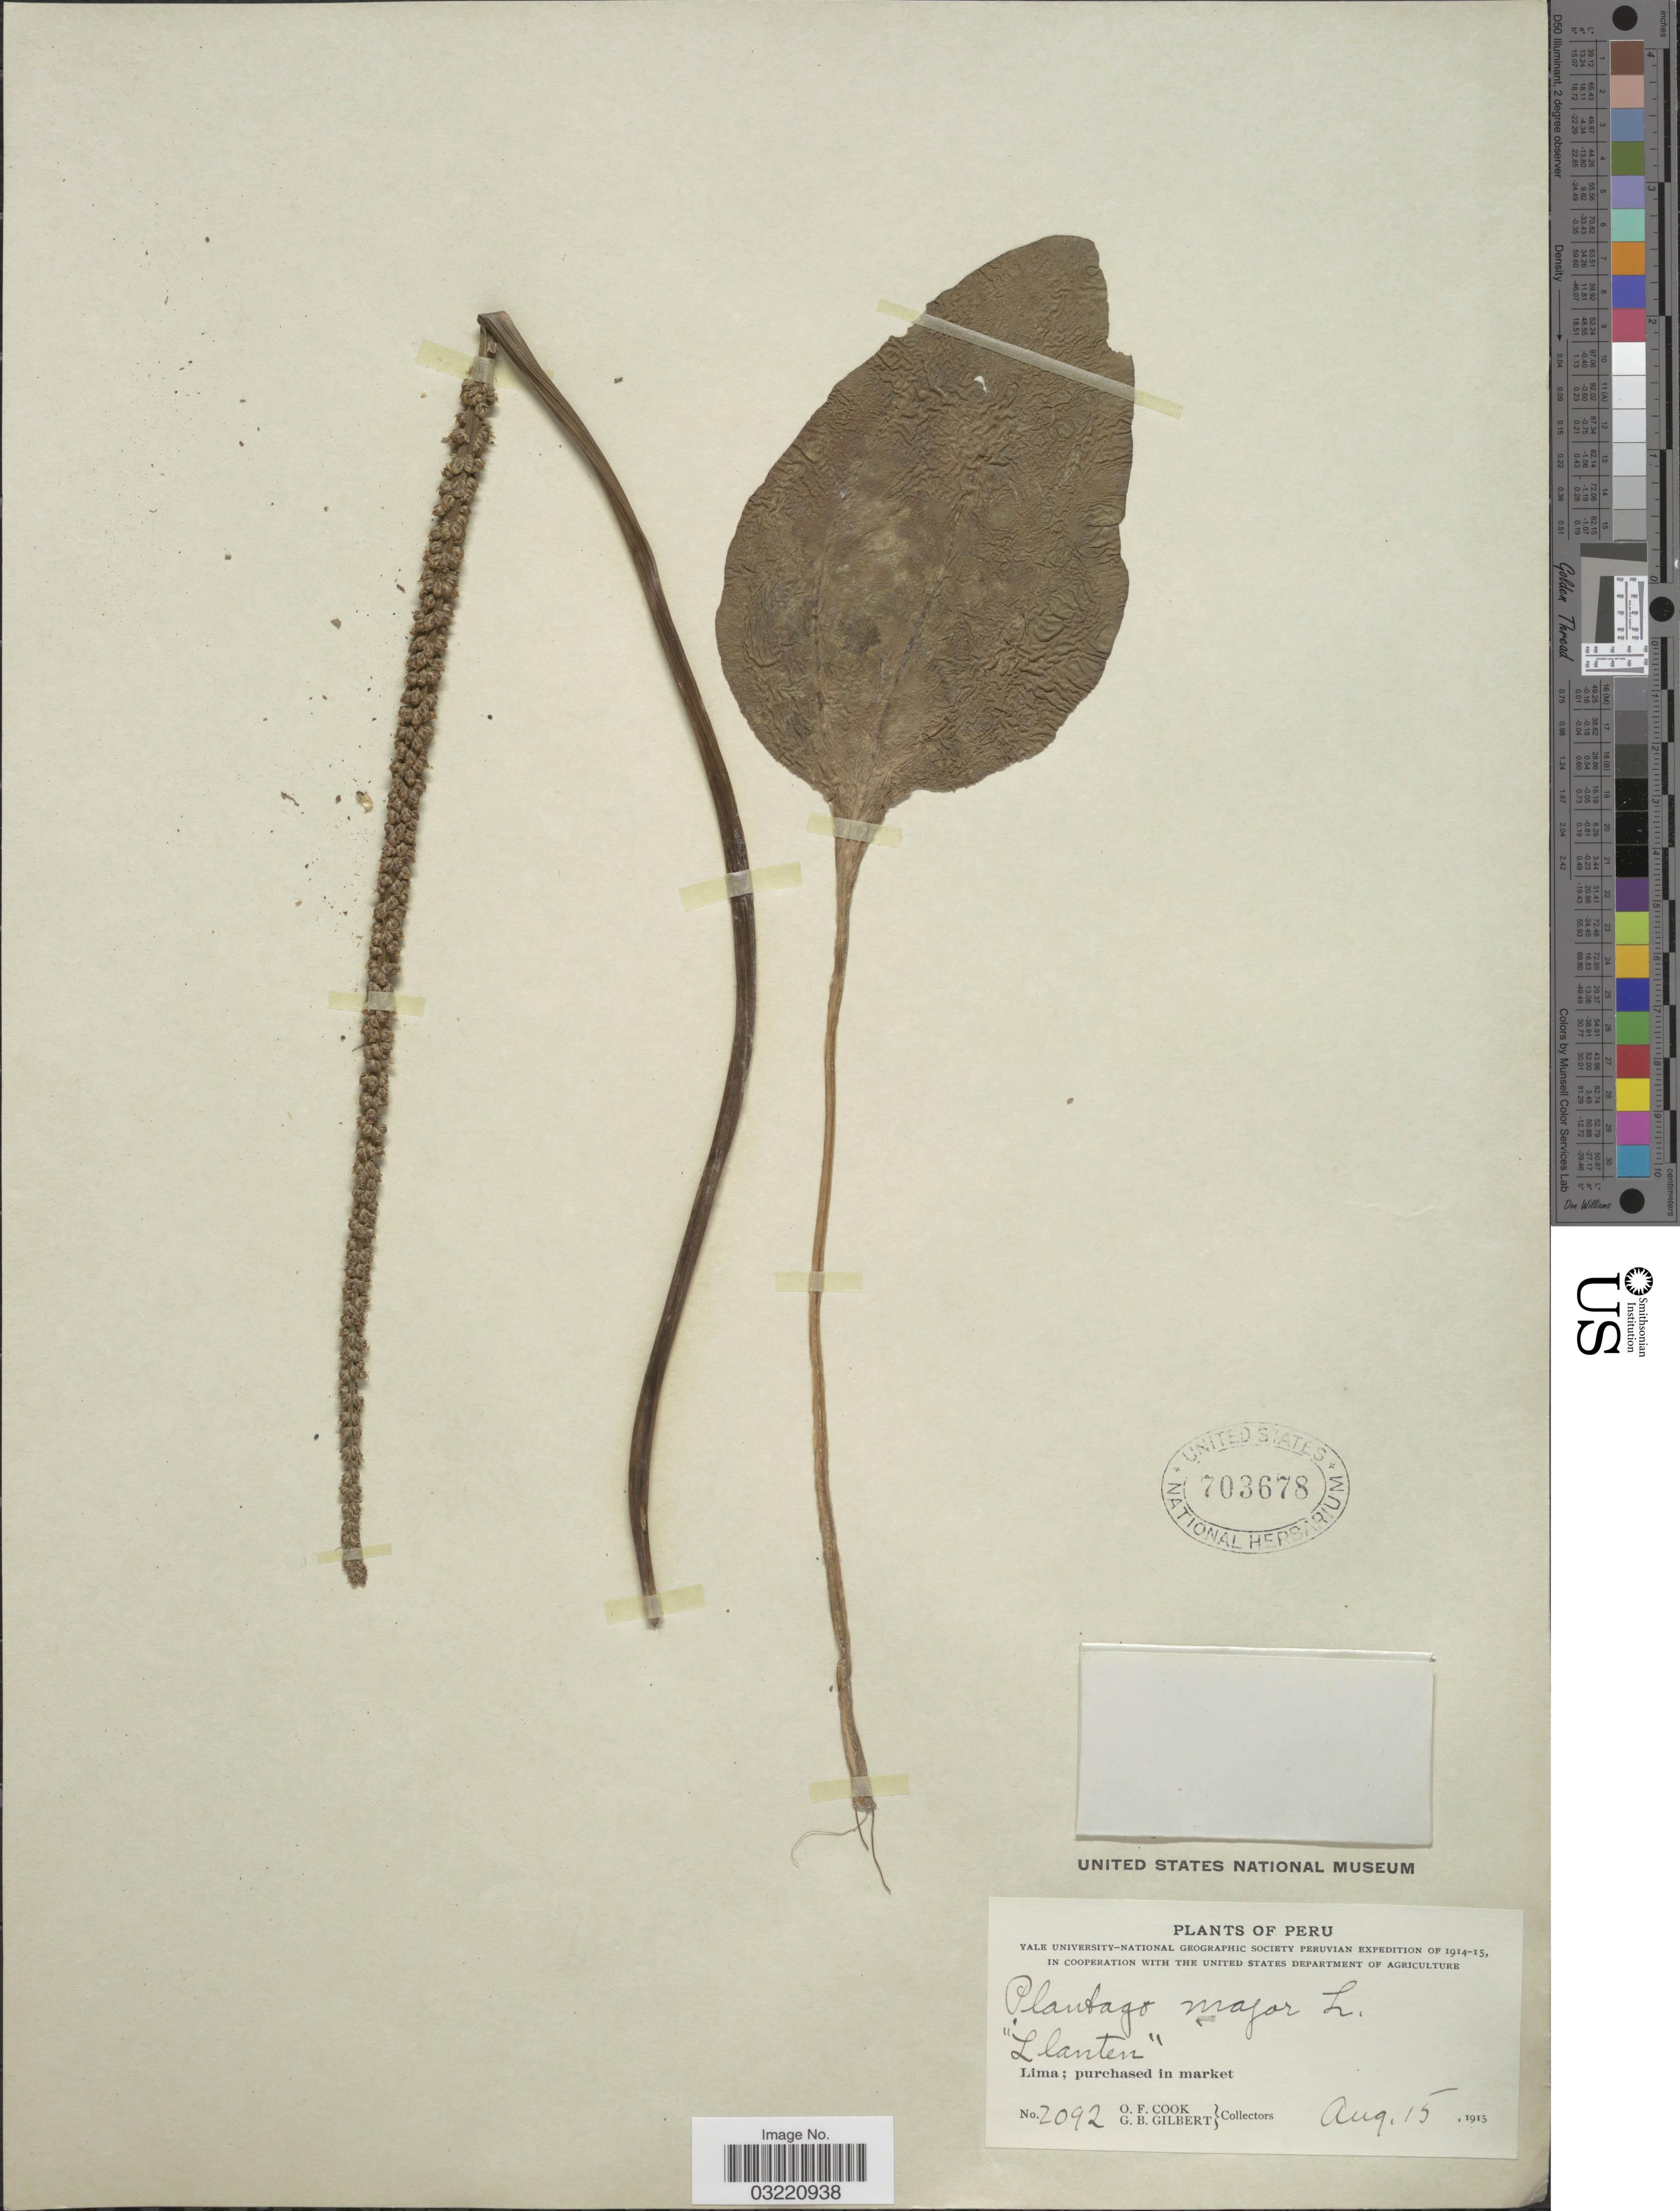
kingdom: Plantae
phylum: Tracheophyta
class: Magnoliopsida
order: Lamiales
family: Plantaginaceae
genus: Plantago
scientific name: Plantago major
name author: L.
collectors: O. F. Cook & G. B. Gilbert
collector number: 2092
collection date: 1915-08-15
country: Peru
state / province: Lima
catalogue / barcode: US 703678